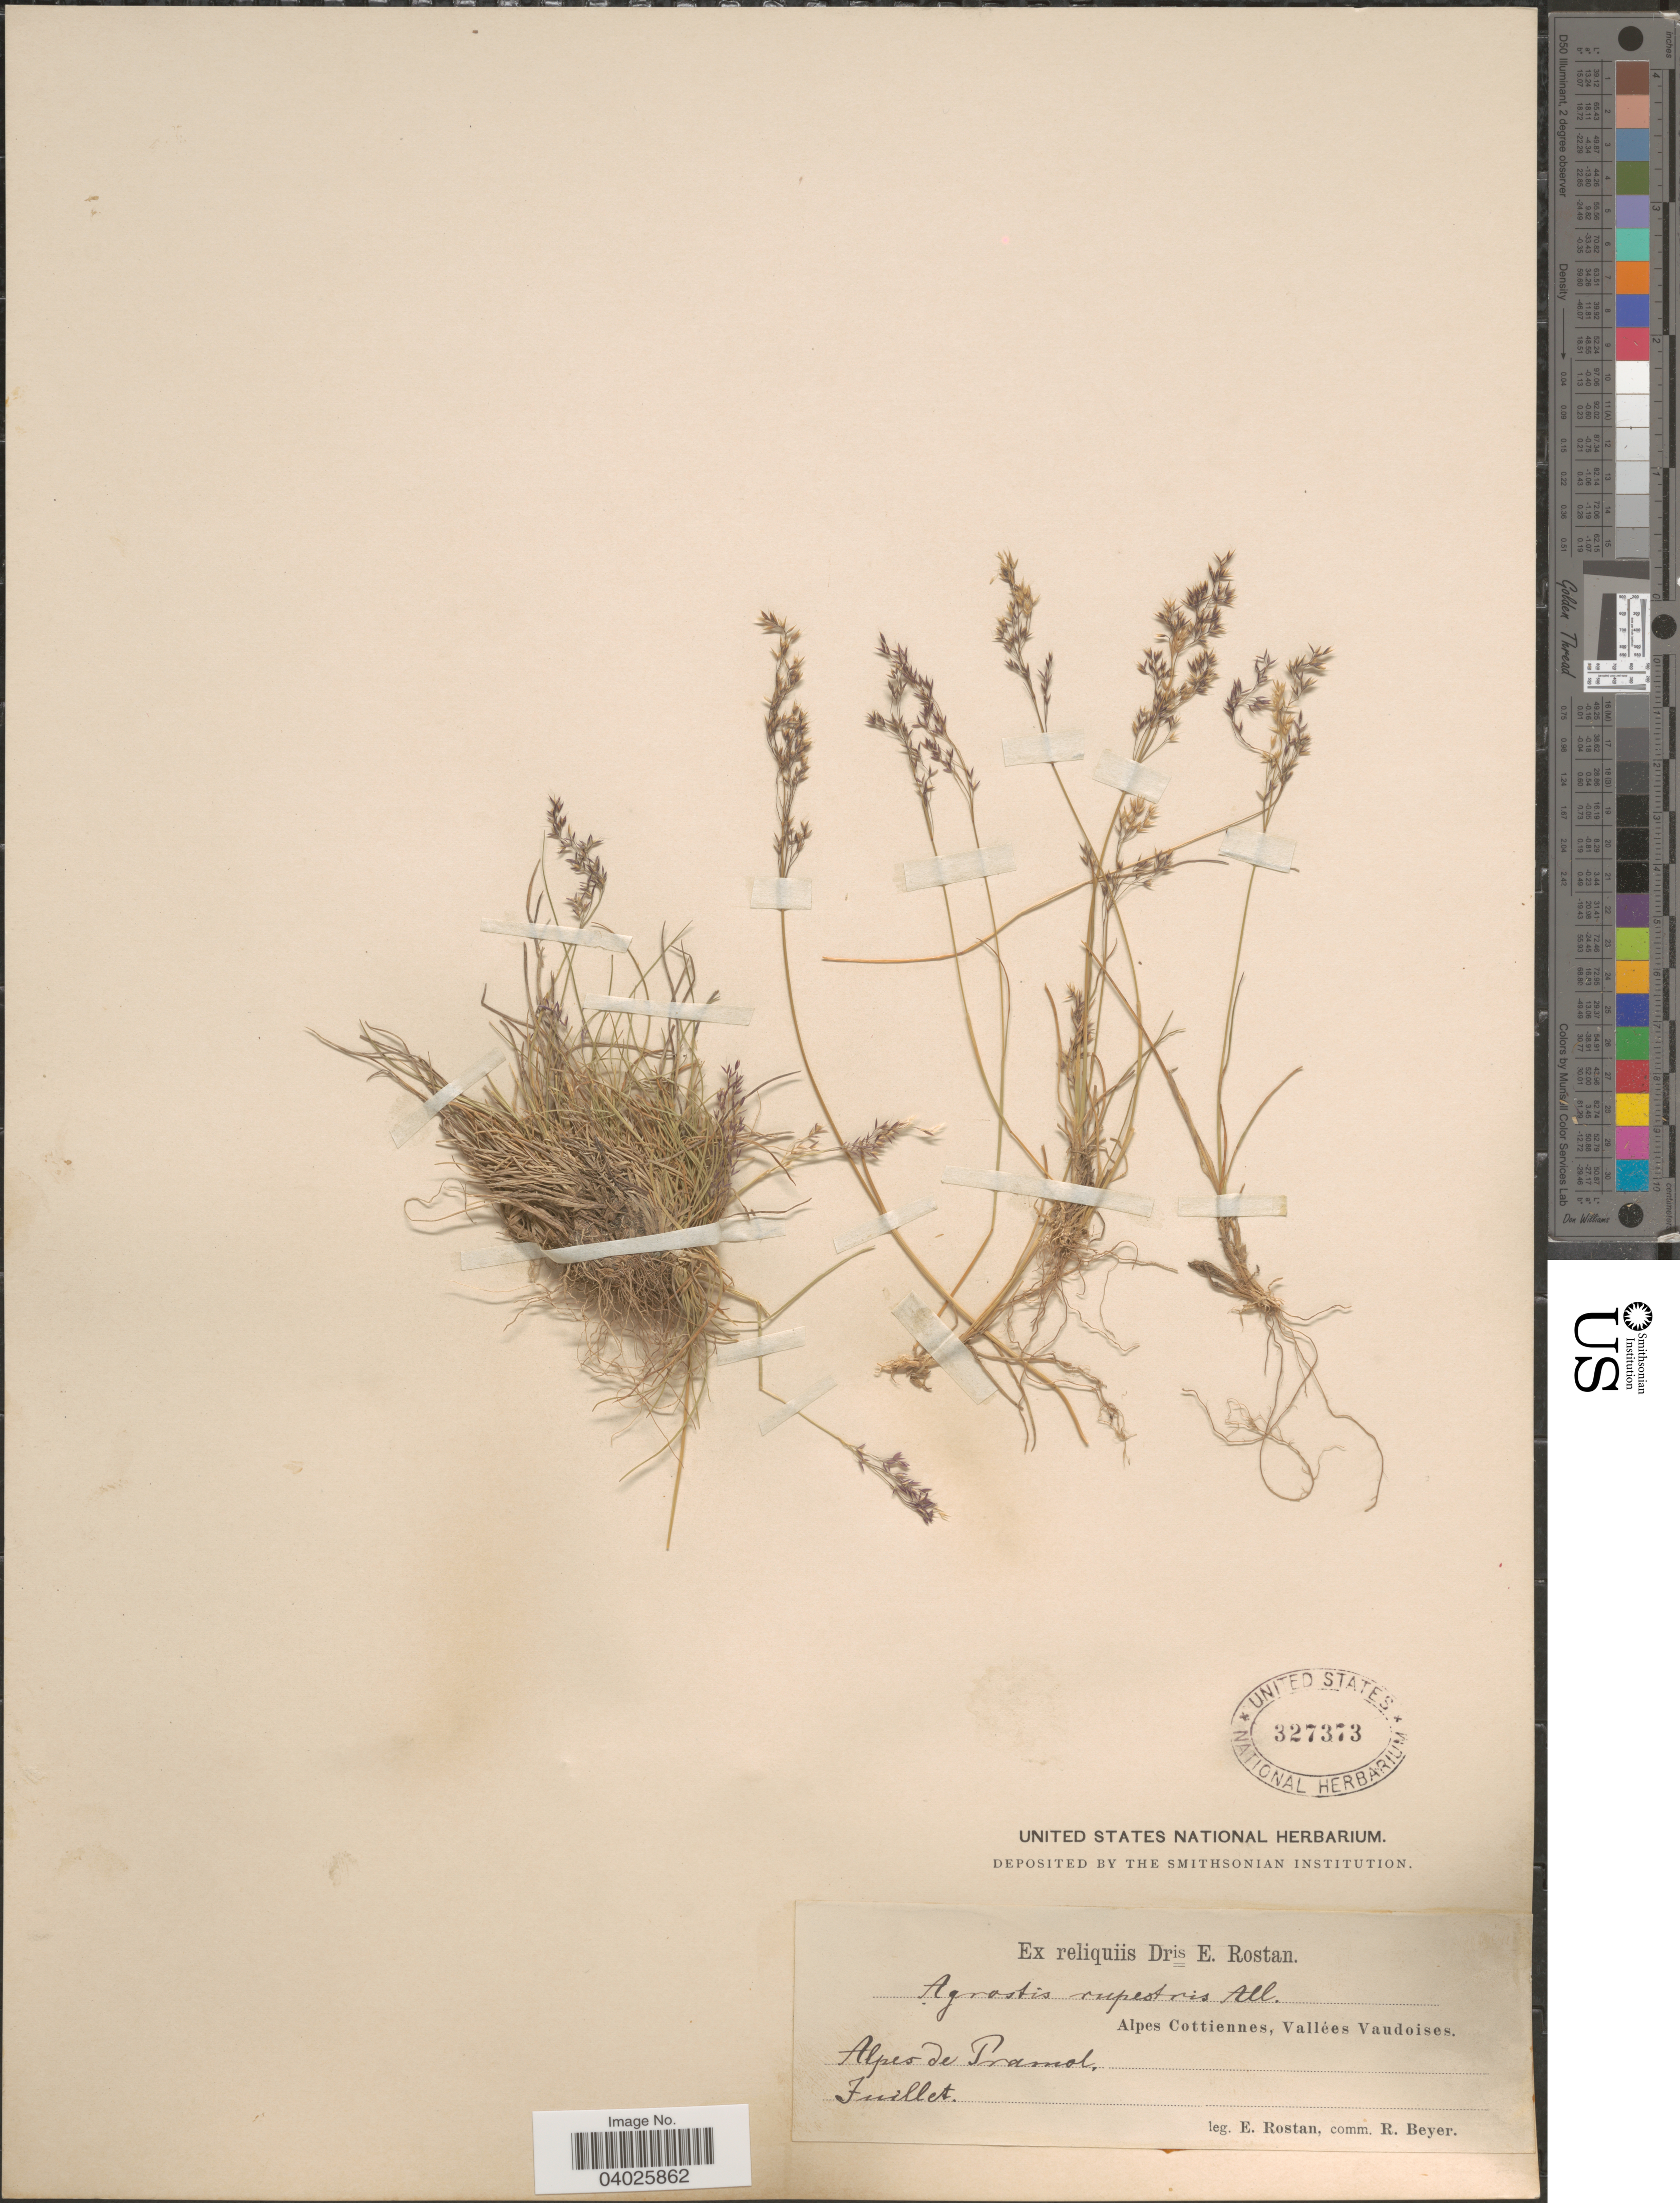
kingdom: Plantae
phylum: Tracheophyta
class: Liliopsida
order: Poales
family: Poaceae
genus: Agrostis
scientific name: Agrostis rupestris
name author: All.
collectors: E. Rostan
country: Italy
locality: Alpes Cottiennes, Vallées Vaudoises. Alpes de Pramol.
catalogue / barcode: US 327373